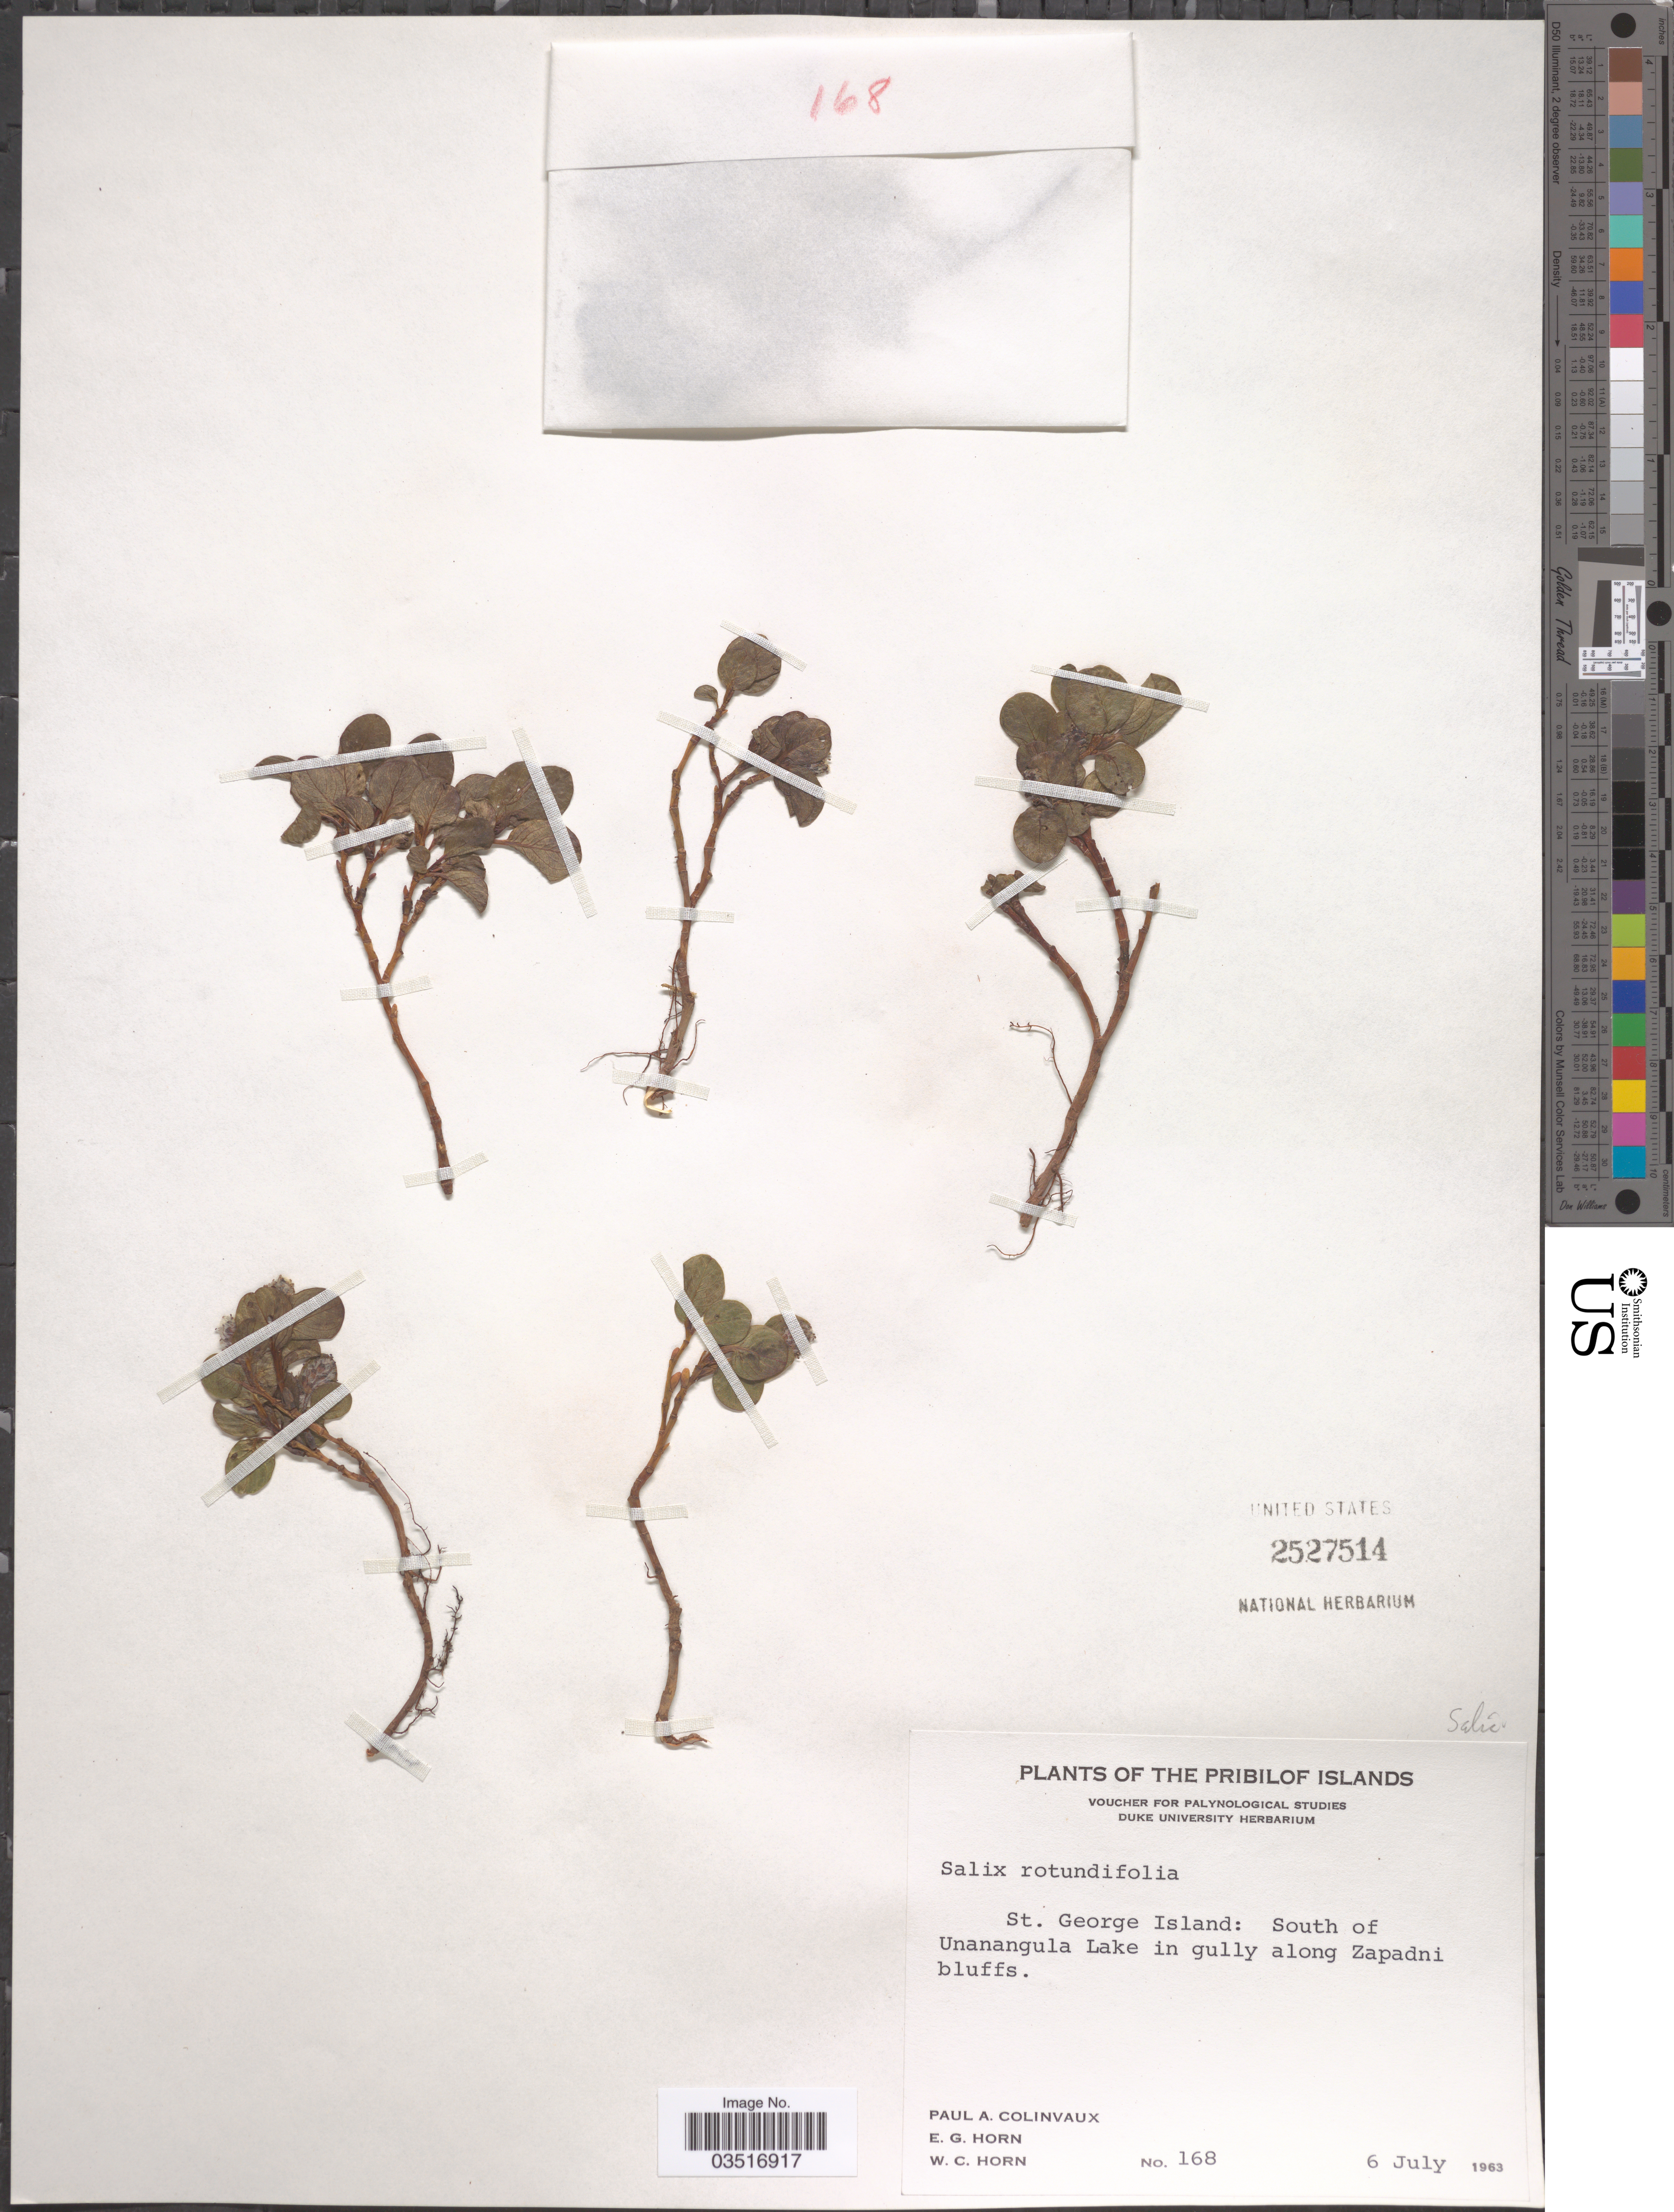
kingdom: Plantae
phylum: Tracheophyta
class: Magnoliopsida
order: Malpighiales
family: Salicaceae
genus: Salix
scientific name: Salix rotundifolia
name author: Trautv.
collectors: P. Colinvaux, E. Horn & W. Horn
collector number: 168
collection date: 1963-07-06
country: United States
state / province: Alaska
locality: The Pribilof Islands. St. George Island: South of Unanangula Lake in gully along Zapadni bluffs.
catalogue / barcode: US 2527514